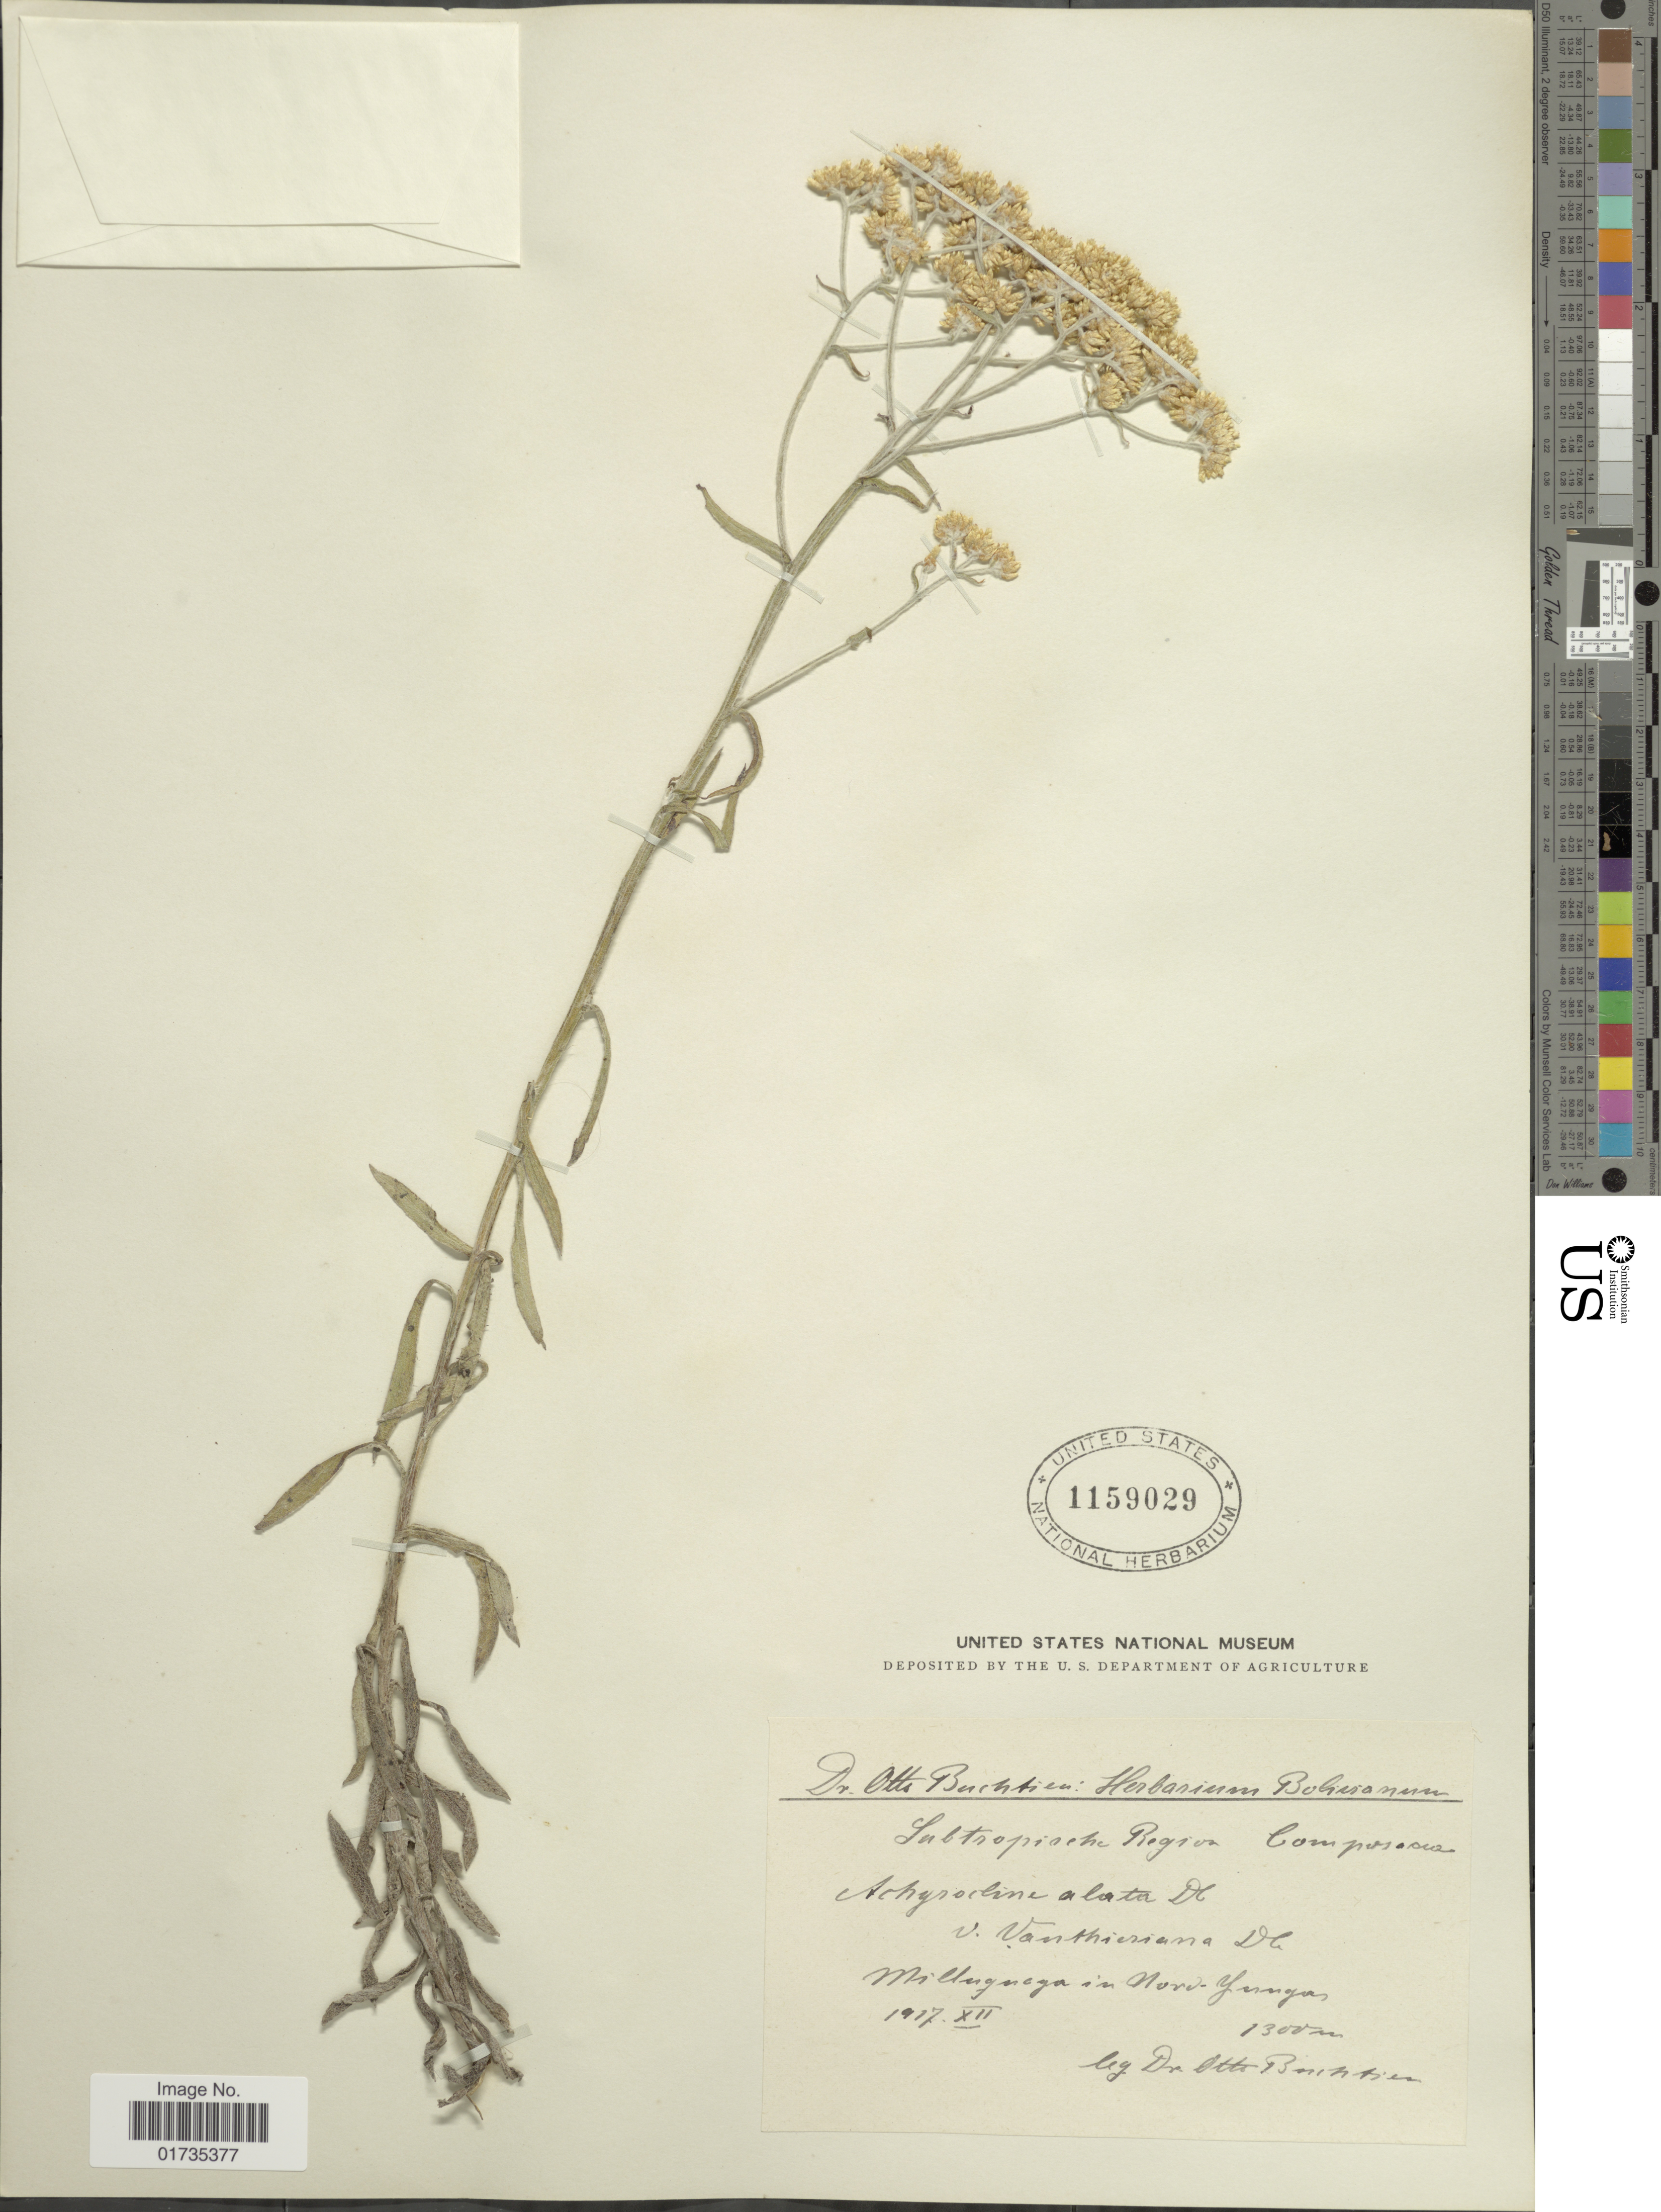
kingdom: Plantae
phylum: Tracheophyta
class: Magnoliopsida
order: Asterales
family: Asteraceae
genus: Achyrocline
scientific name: Achyrocline alata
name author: (Kunth) DC.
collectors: O. Buchtien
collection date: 1917-12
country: Bolivia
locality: Bolivianum. Milluguncga in Nord-Yungas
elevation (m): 1300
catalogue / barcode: US 1159029